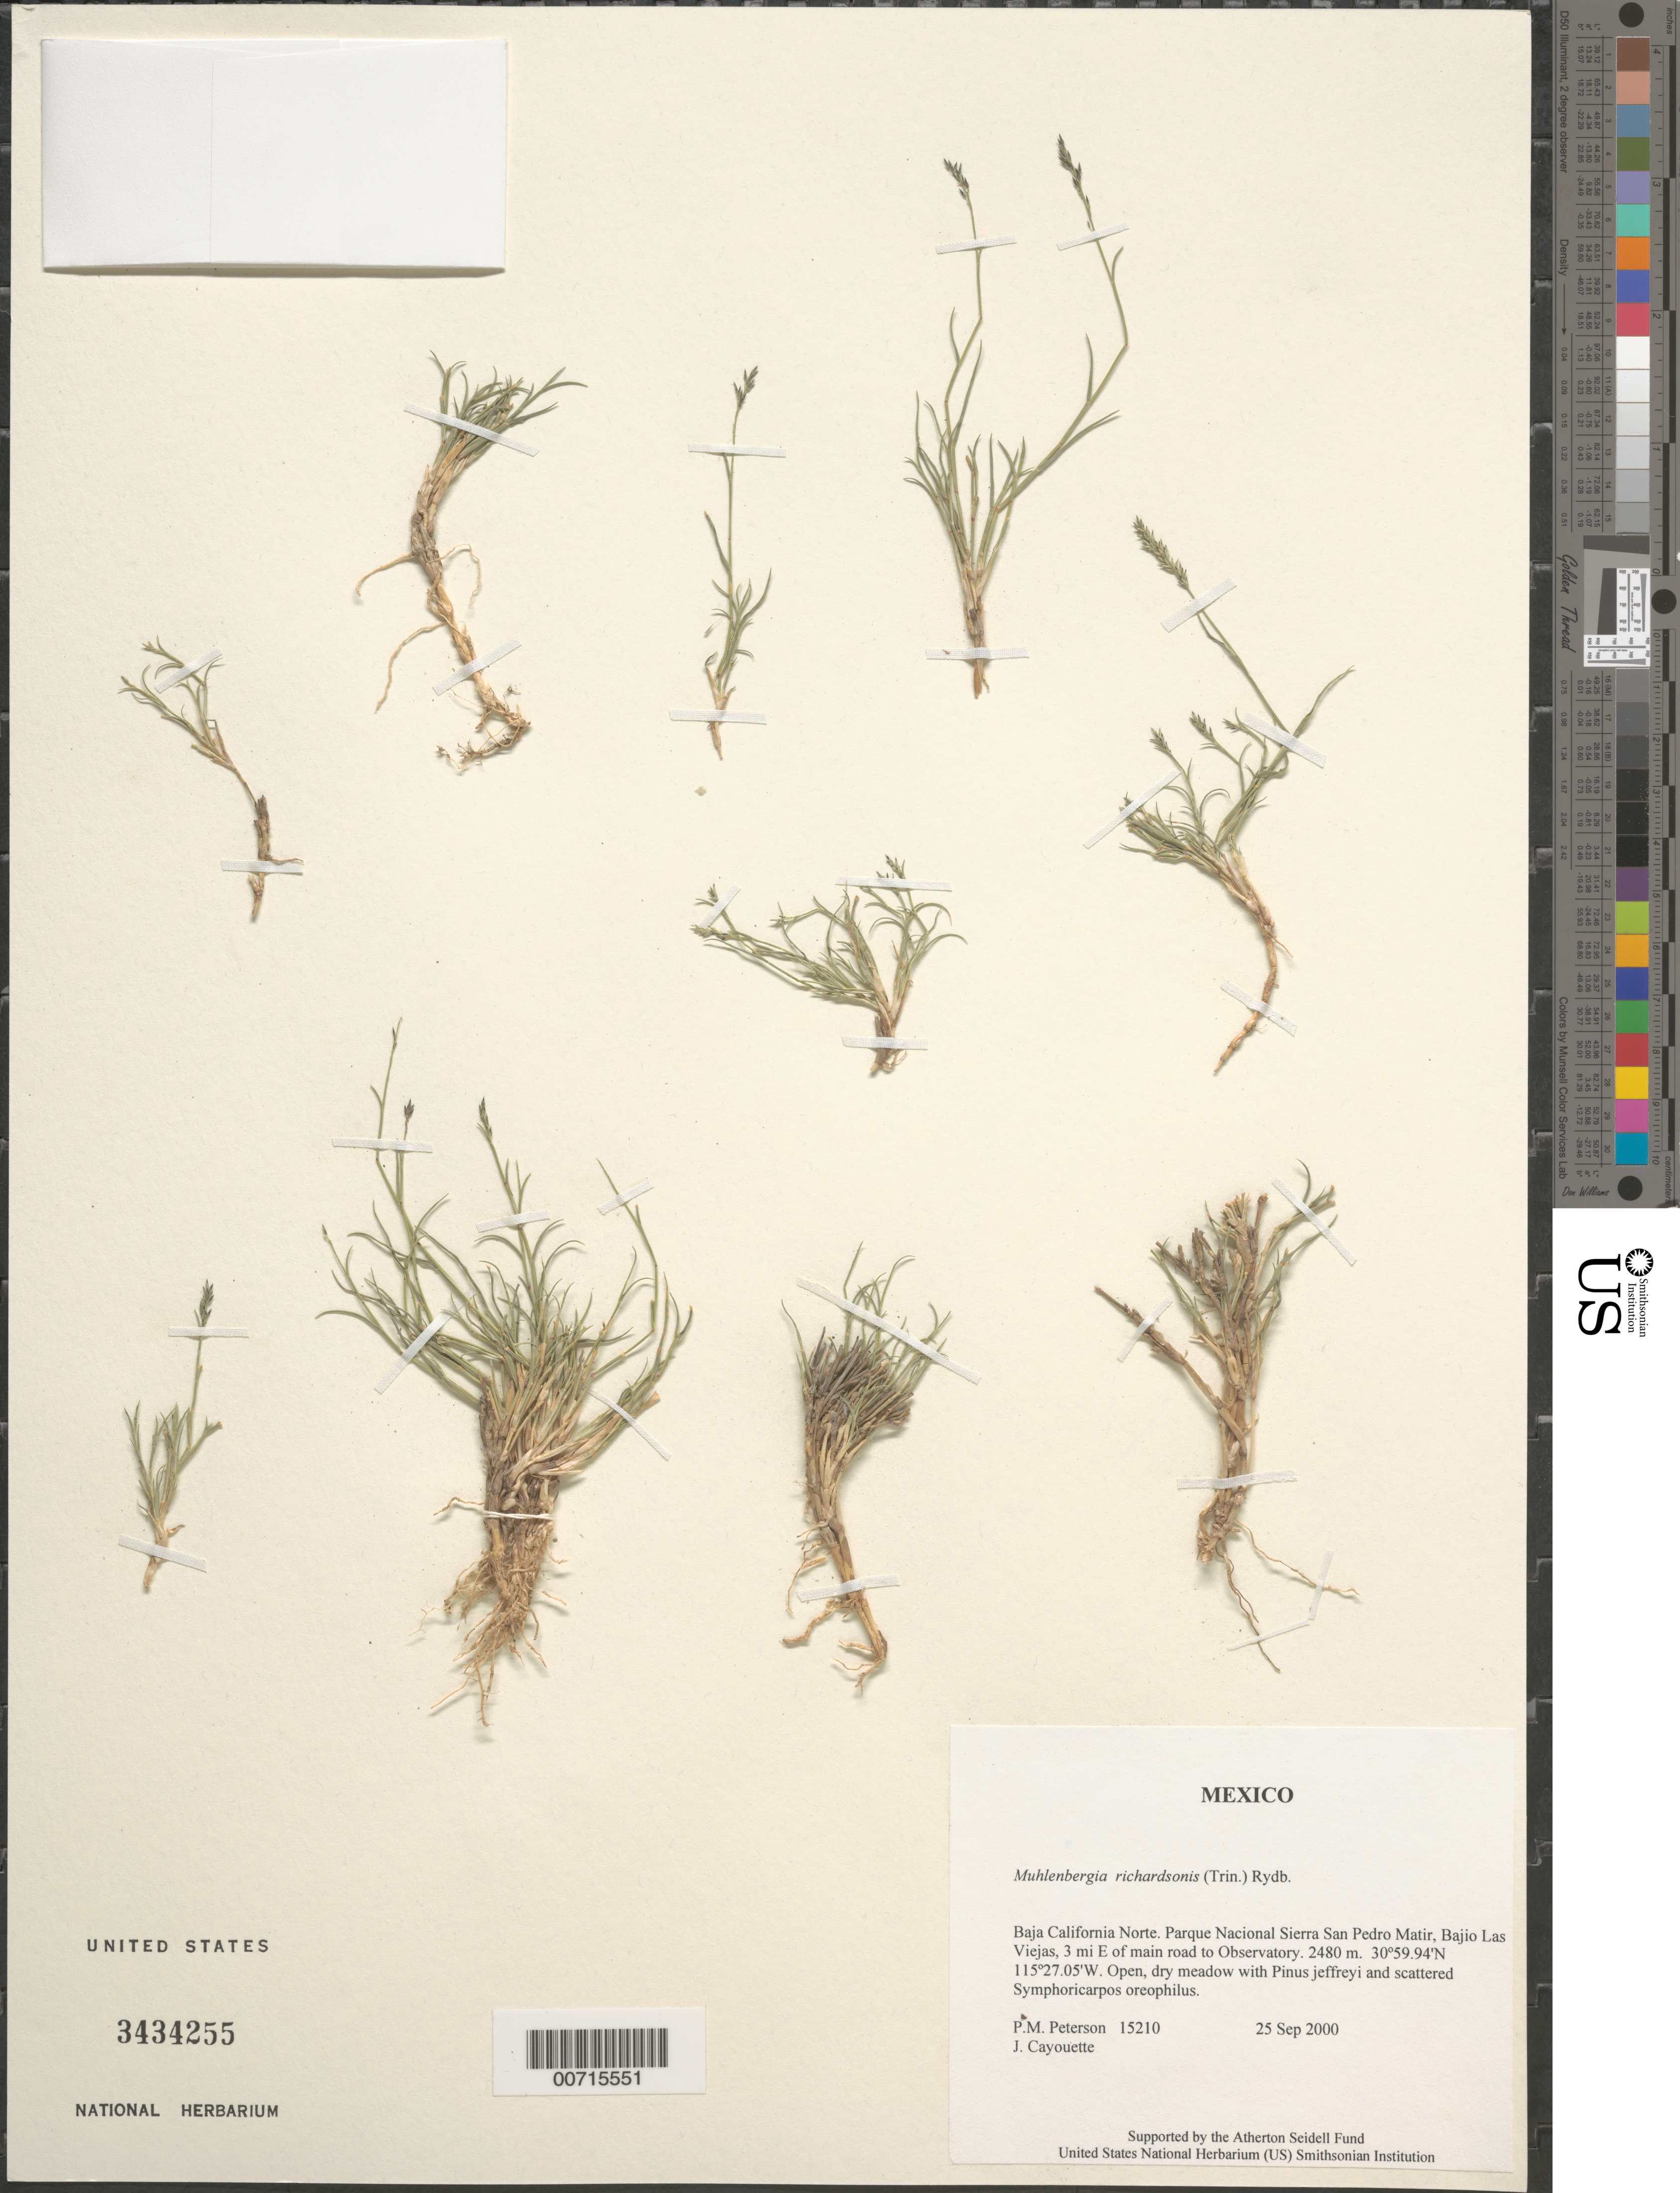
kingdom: Plantae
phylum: Tracheophyta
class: Liliopsida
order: Poales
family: Poaceae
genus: Muhlenbergia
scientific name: Muhlenbergia richardsonis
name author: (Trin.) Rydb.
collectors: P. M. Peterson & J. Cayouette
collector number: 15210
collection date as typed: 25 Sep 2000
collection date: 2000-09-25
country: Mexico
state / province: Baja California Norte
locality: Parque Nacional Sierra San Pedro Matir, Bajio Las Viejas, 3 mi E of main road to Observatory.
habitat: Open, dry meadow with Pinus jeffreyi and scattered Symphoricarpos oreophilus.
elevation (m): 2480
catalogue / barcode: US 3434255